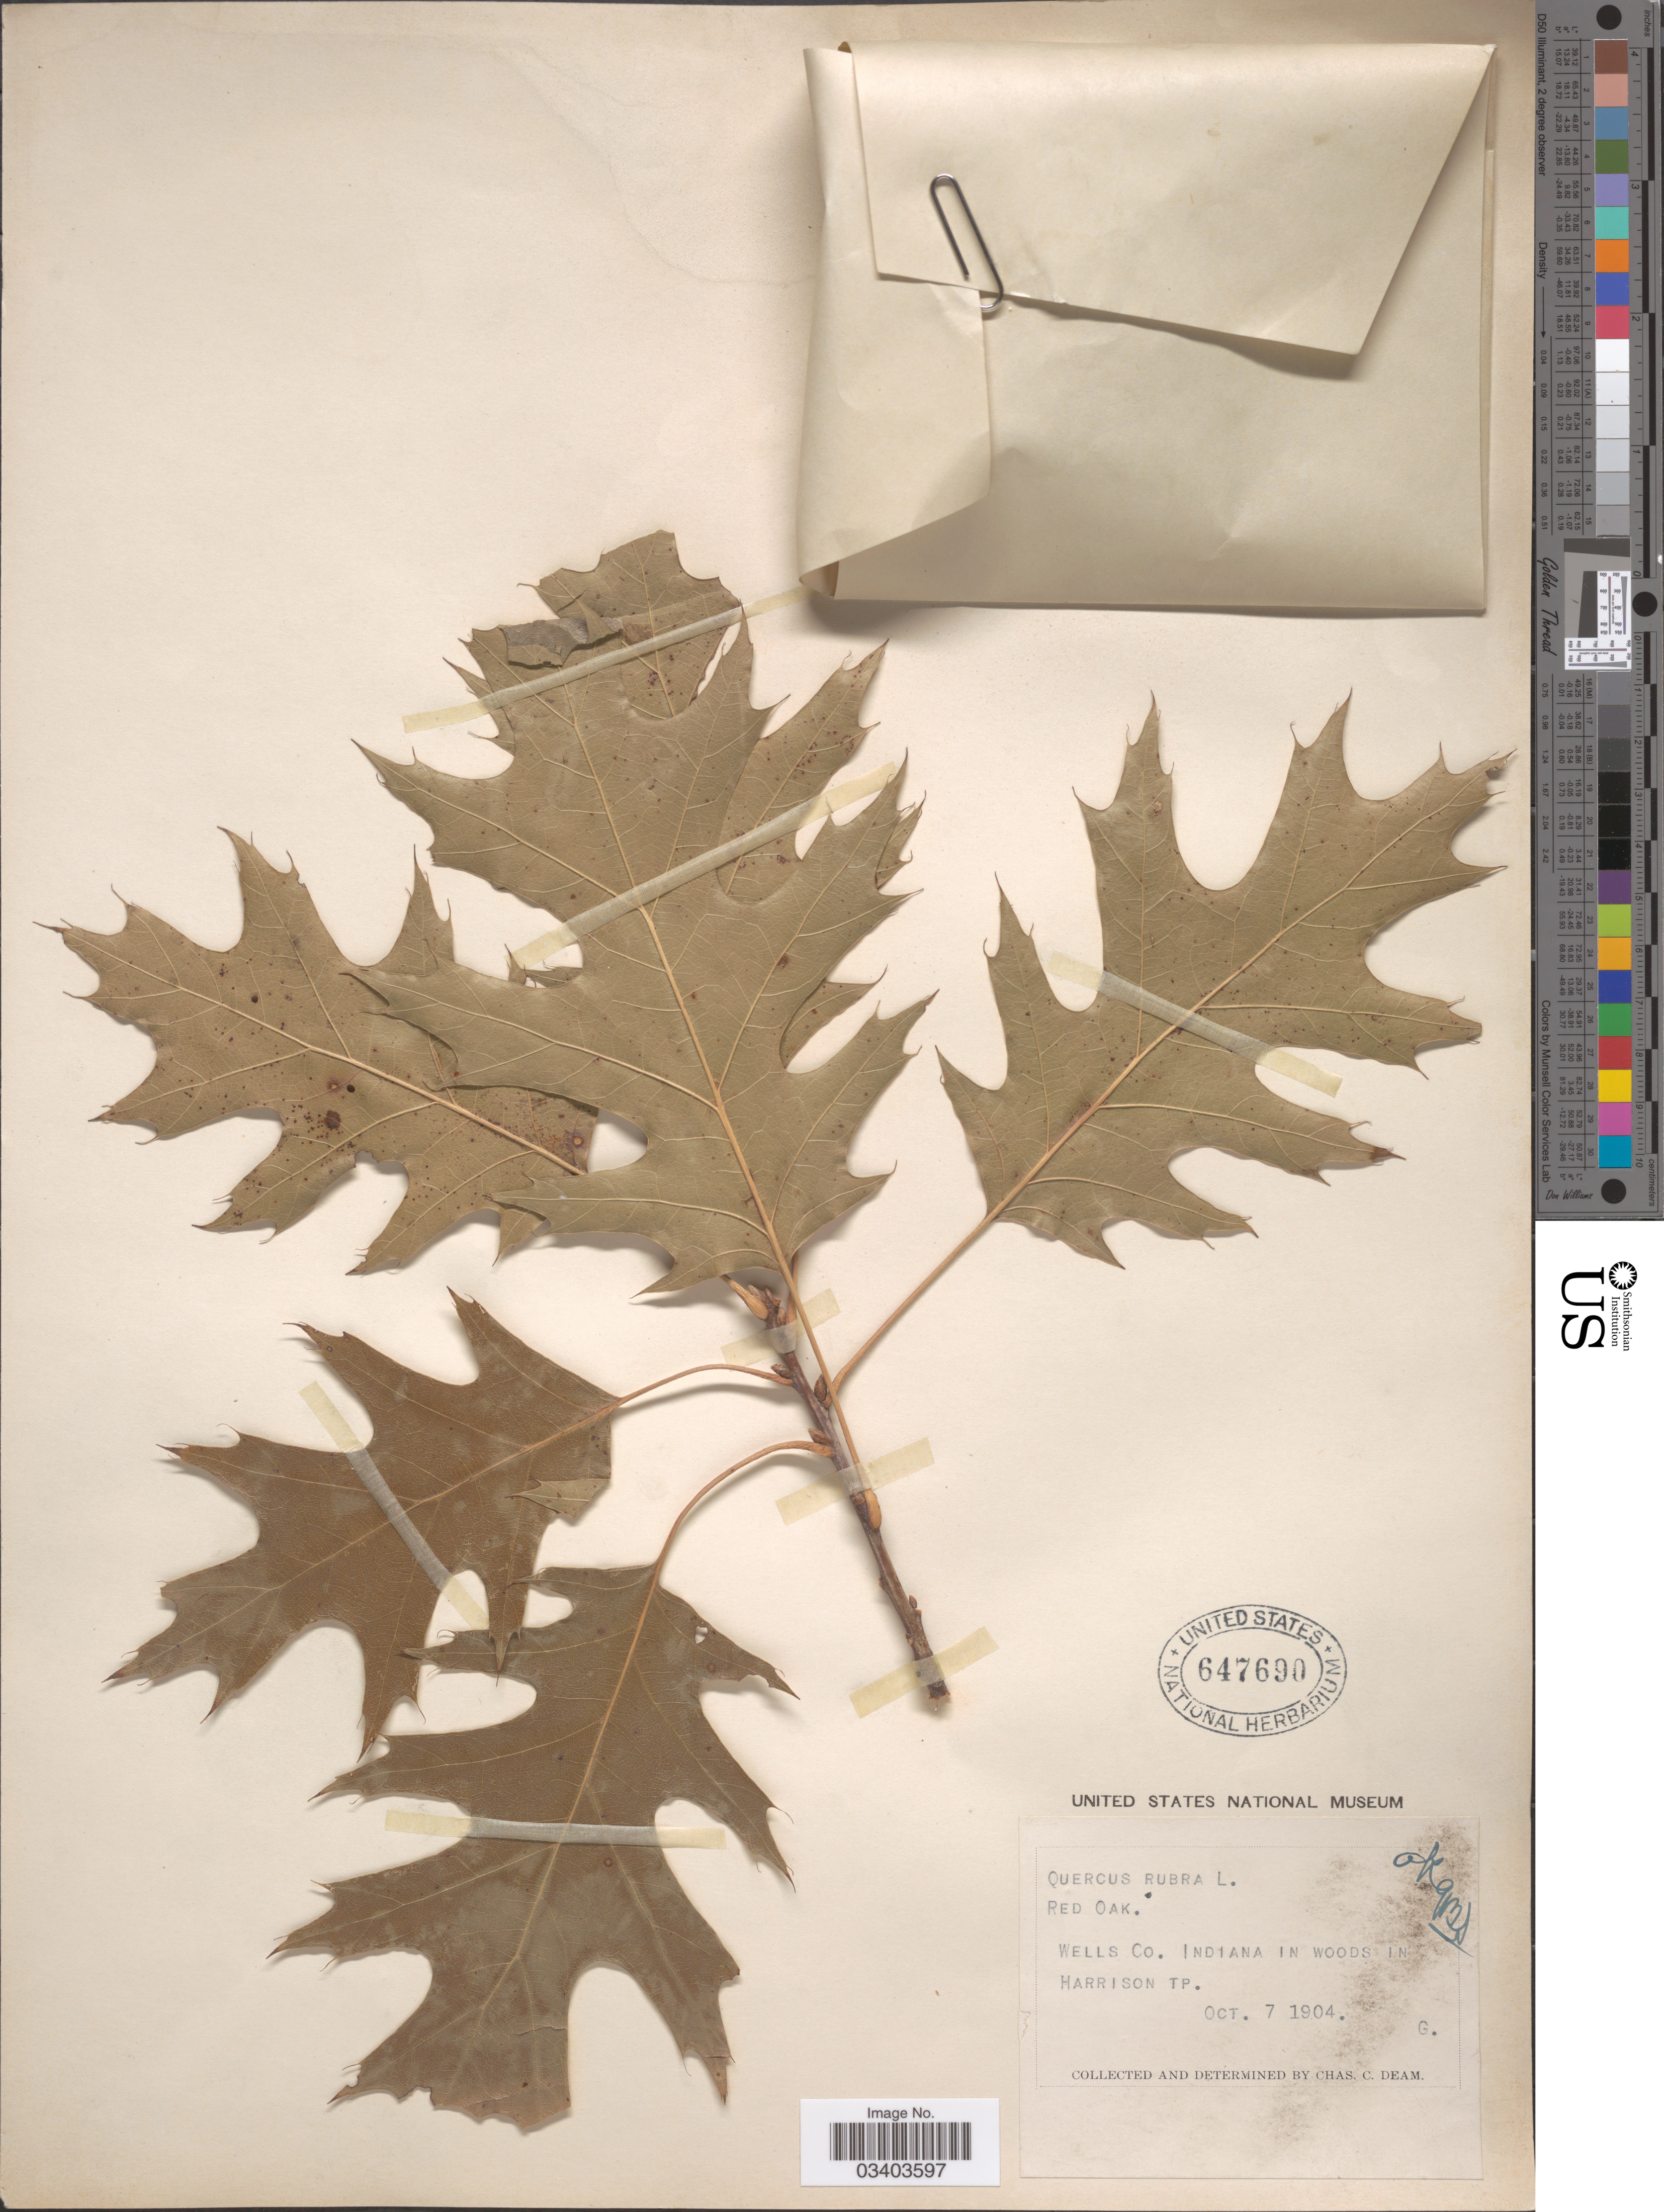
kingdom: Plantae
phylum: Tracheophyta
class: Magnoliopsida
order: Fagales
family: Fagaceae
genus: Quercus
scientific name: Quercus borealis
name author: F. Michx.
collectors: C. C. Deam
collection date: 1904-10-07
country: United States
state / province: Indiana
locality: Wells Co. Indiana in woods in Harrison TP.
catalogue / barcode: US 647690